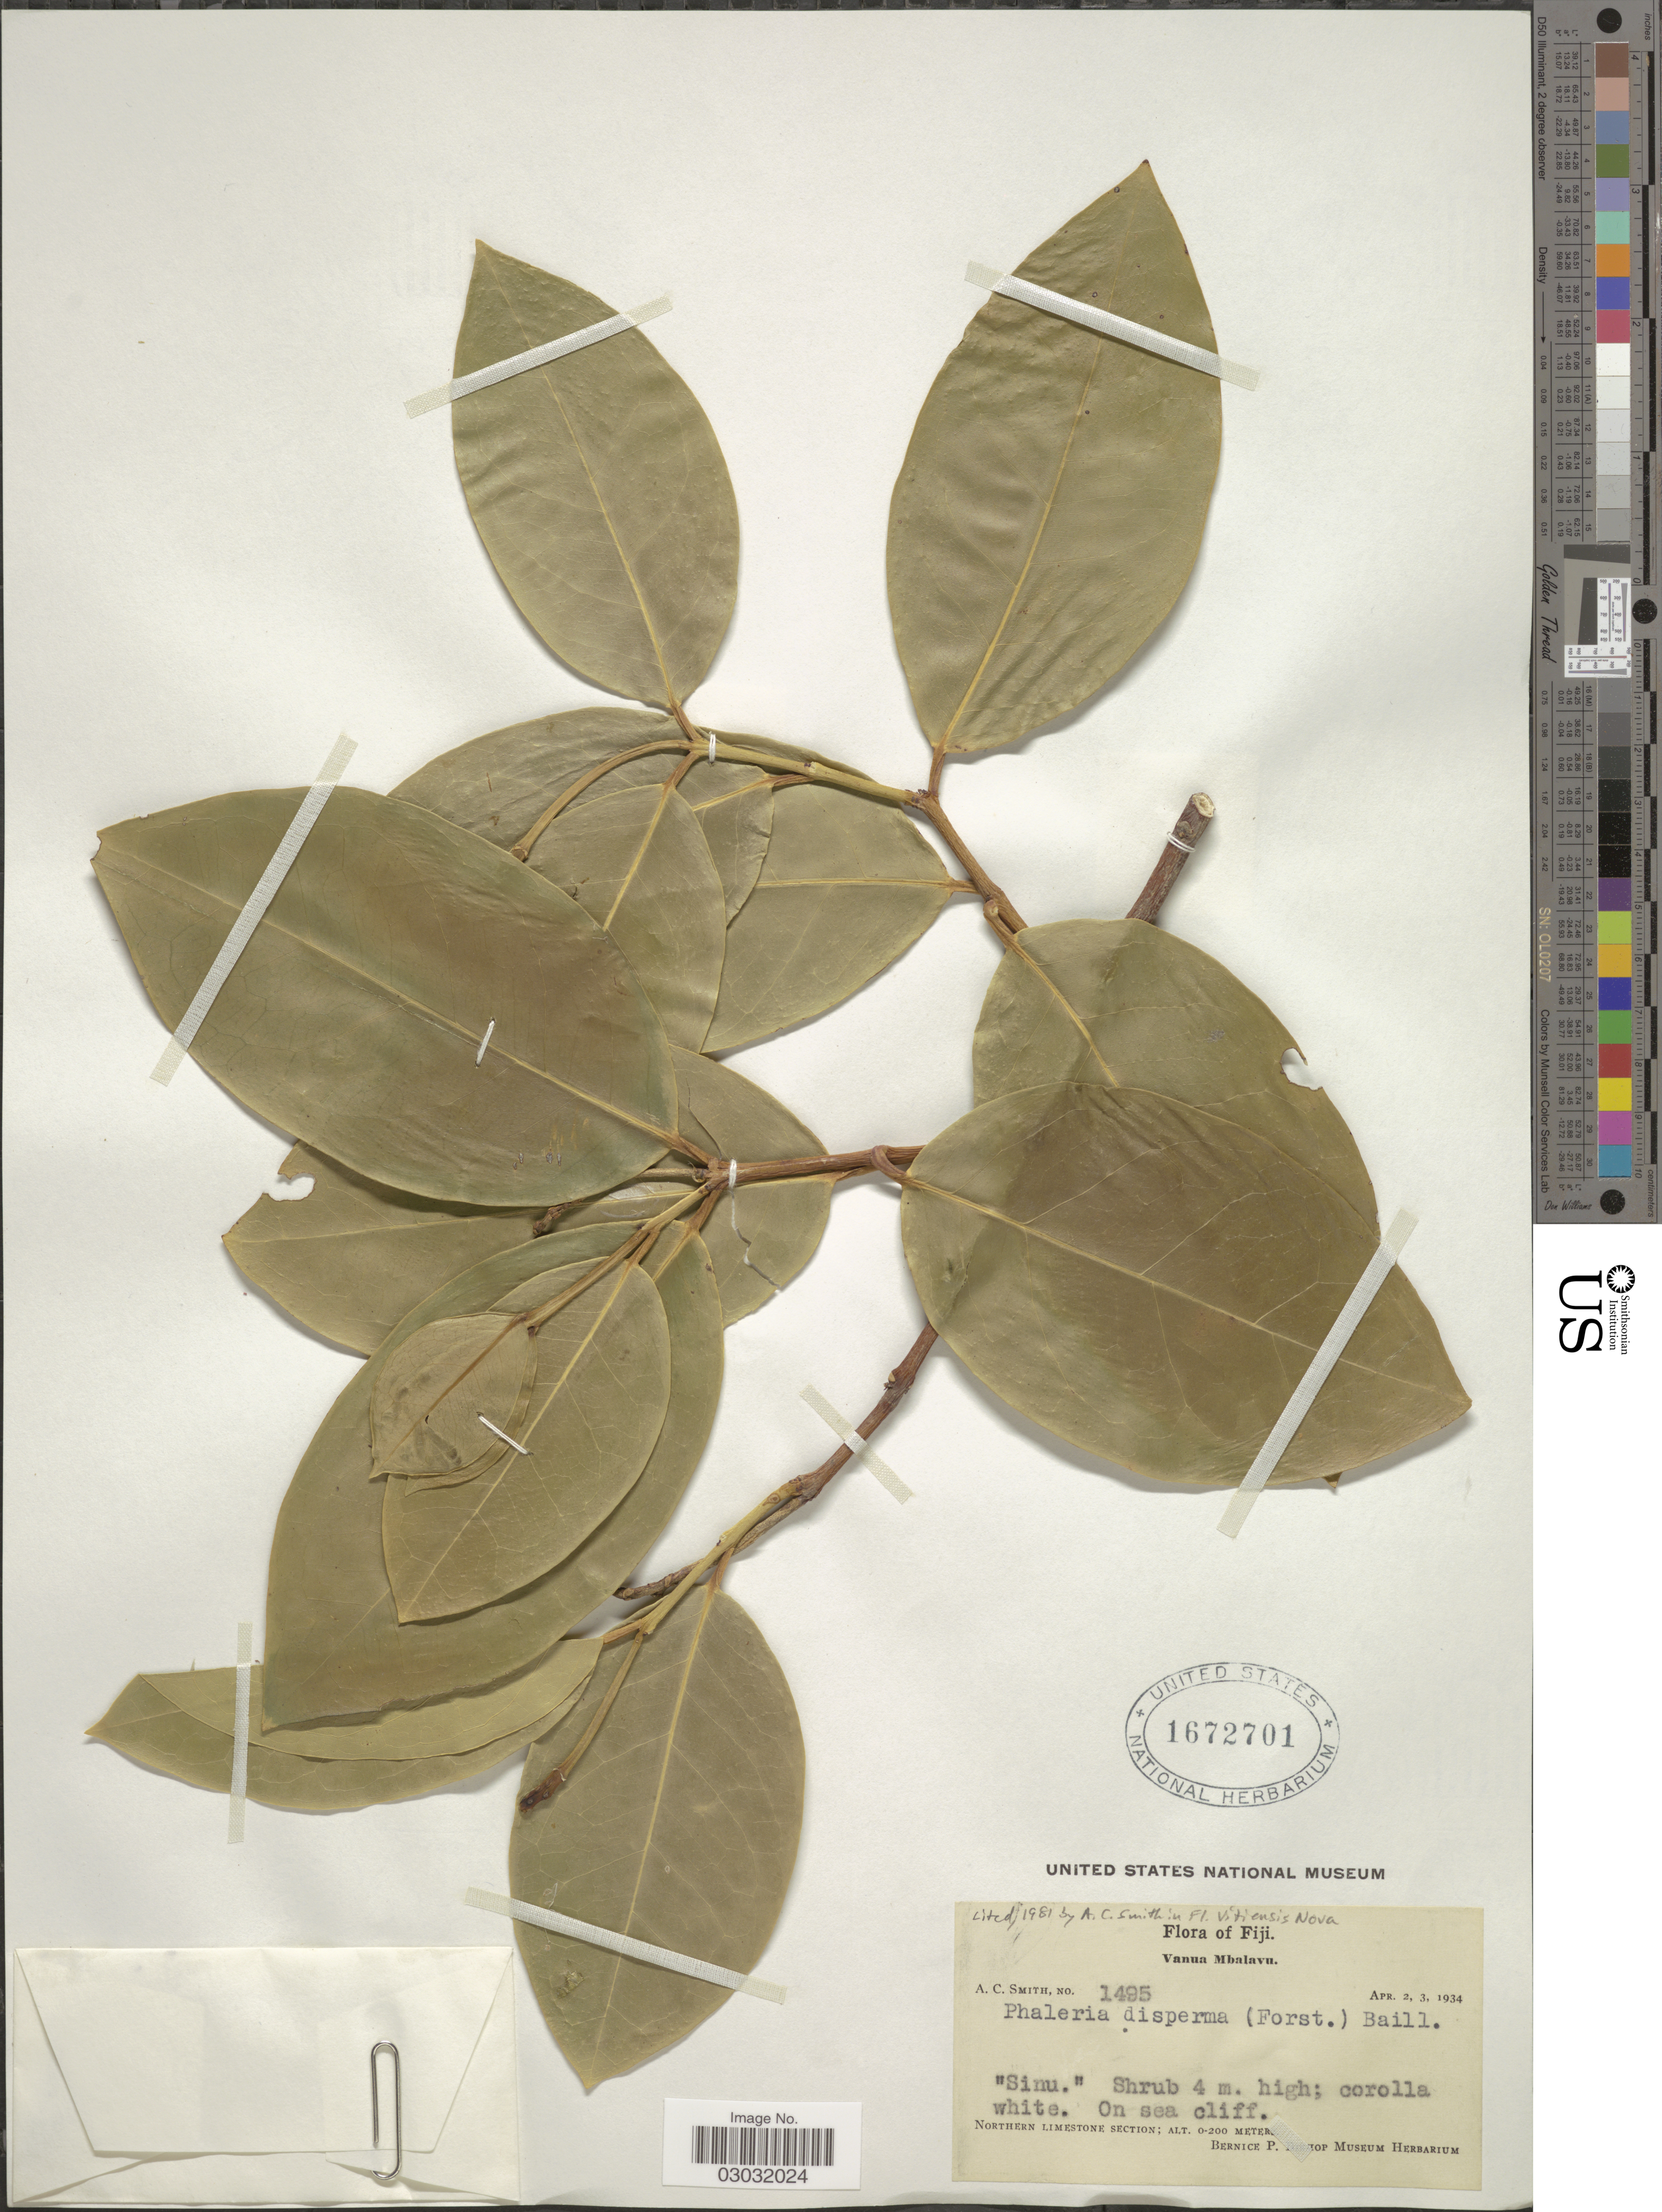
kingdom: Plantae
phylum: Tracheophyta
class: Magnoliopsida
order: Malvales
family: Thymelaeaceae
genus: Phaleria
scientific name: Phaleria disperma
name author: (G. Forst.) Baill.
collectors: A. C. Smith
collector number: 1495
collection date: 1934-04-02/1934-04-03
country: Fiji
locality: Vanua Mbalavu, Northern Limestone Section.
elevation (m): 0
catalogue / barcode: US 1672701